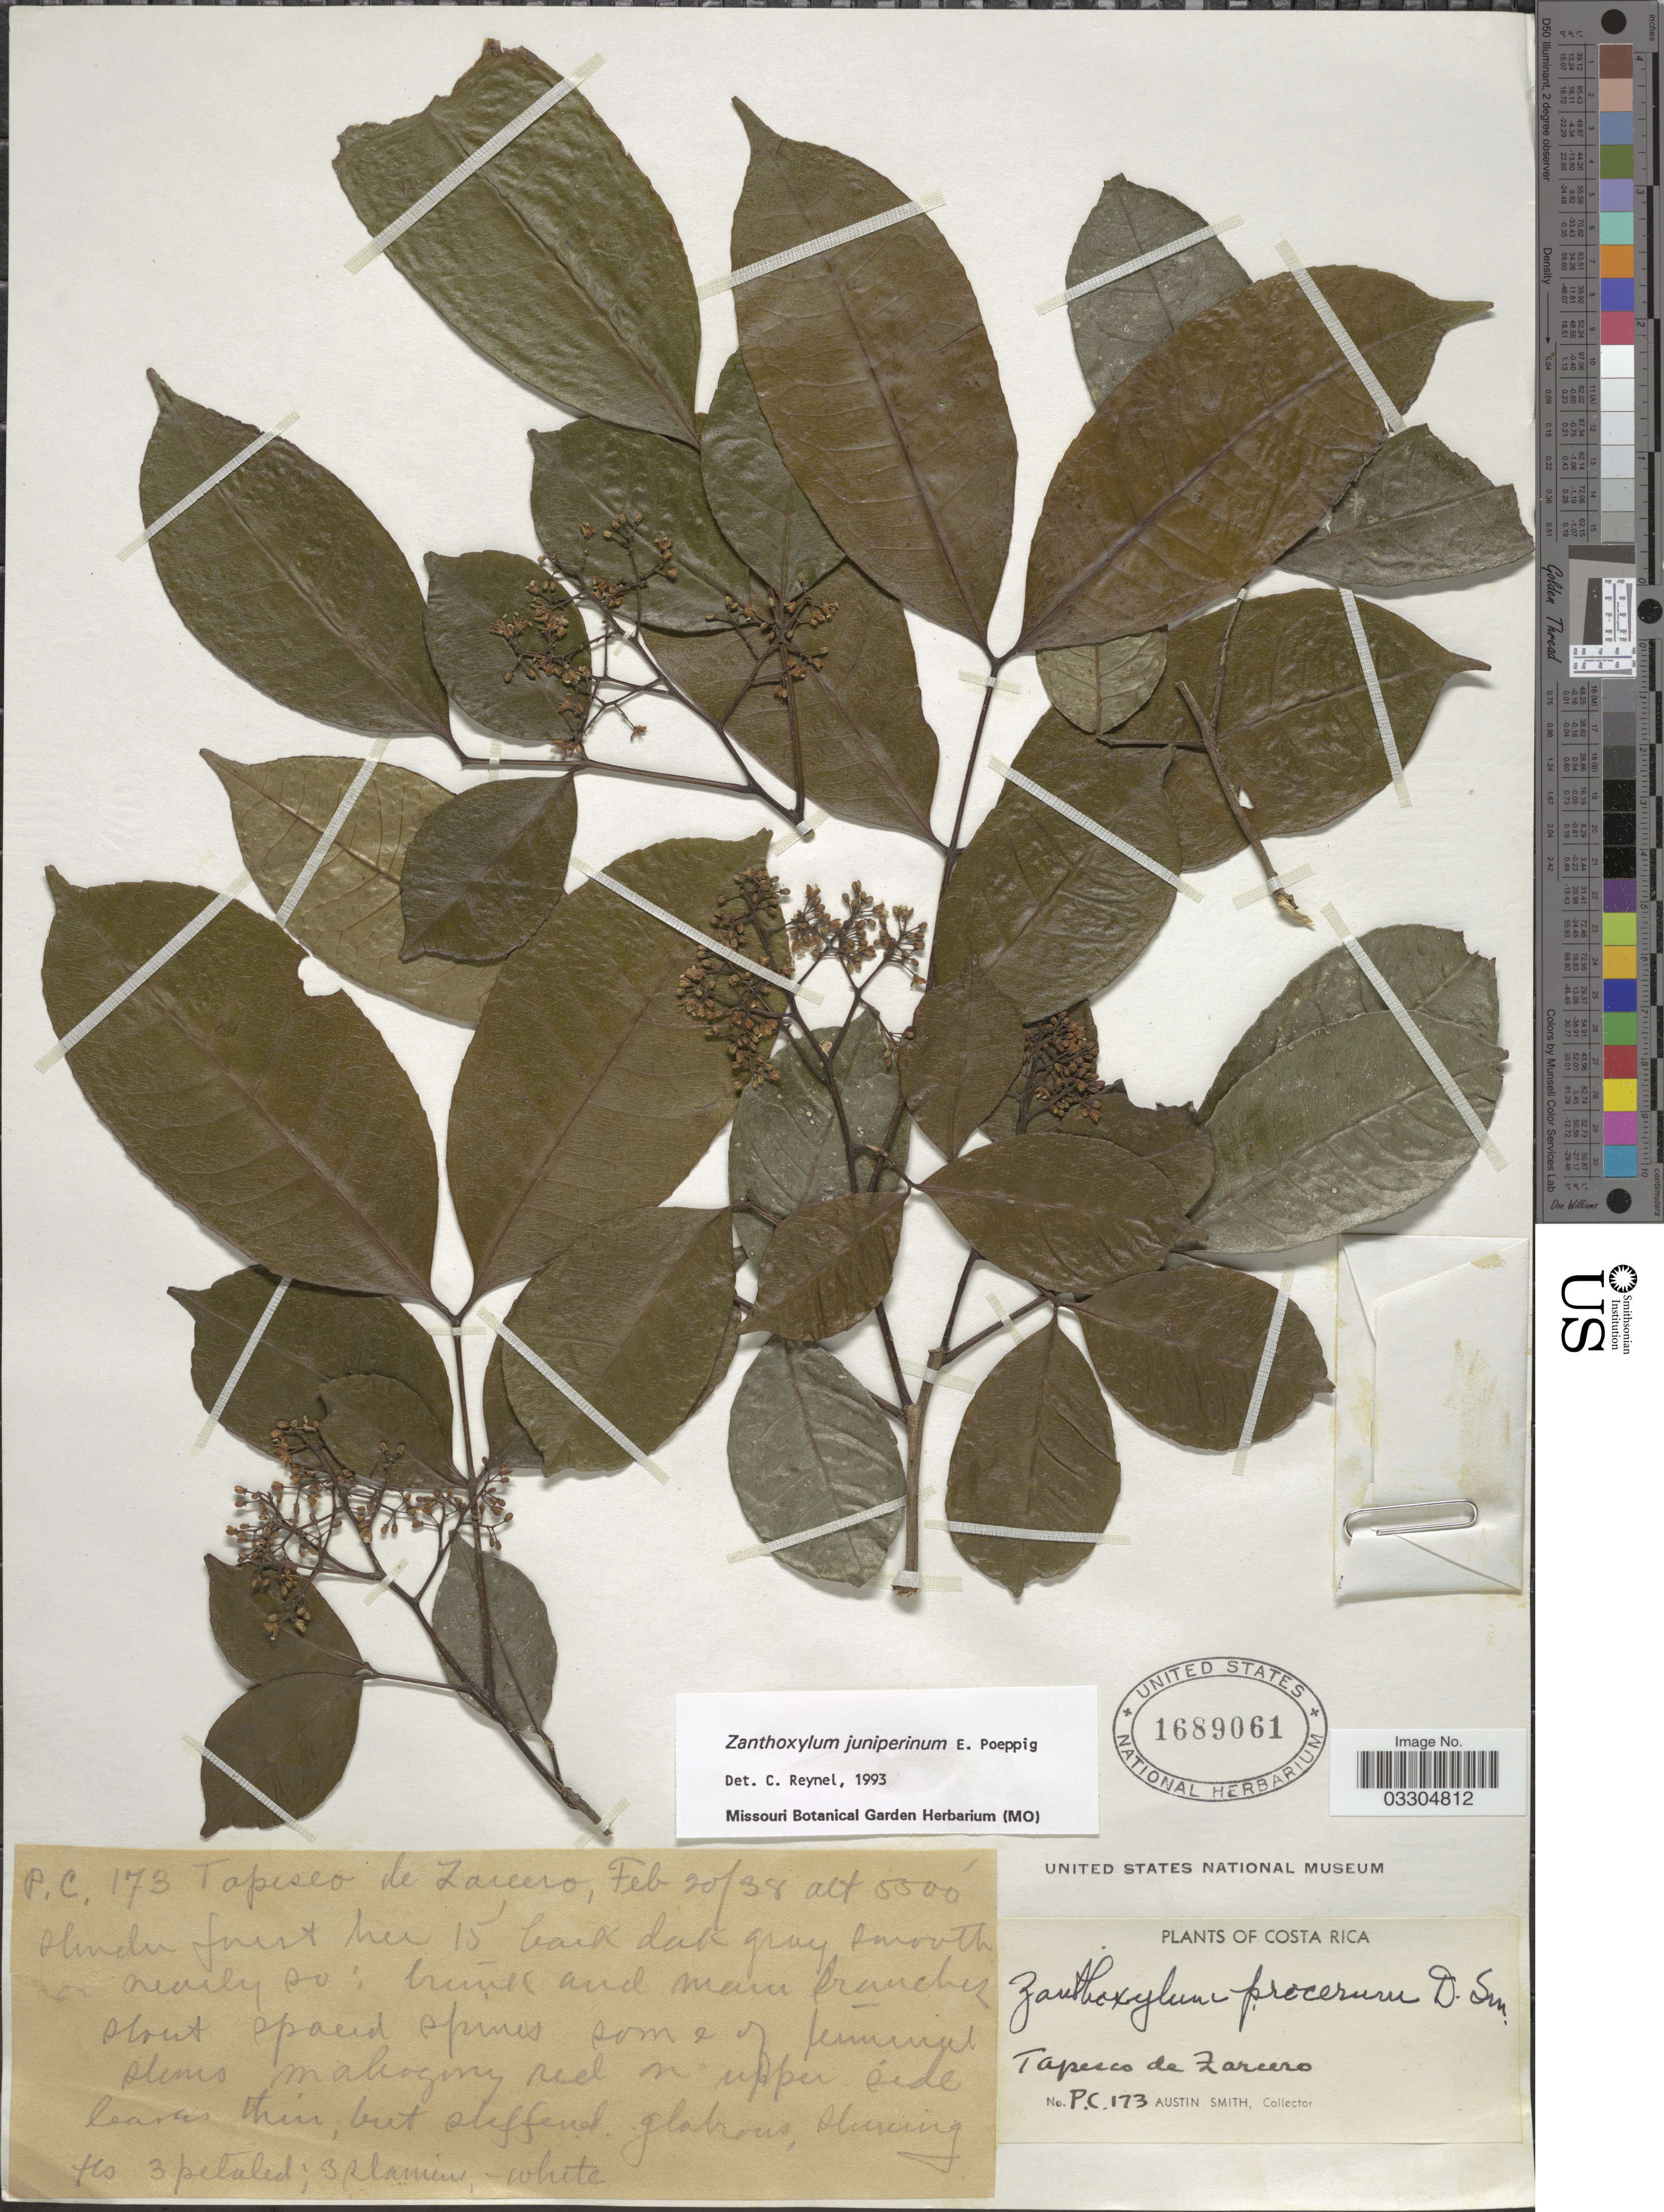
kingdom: Plantae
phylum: Tracheophyta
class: Magnoliopsida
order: Sapindales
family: Rutaceae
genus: Zanthoxylum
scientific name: Zanthoxylum procerum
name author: Donn. Sm.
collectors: Aust P. Smith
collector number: PC173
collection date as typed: Transcribed d/m/y: 20/2/38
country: Costa Rica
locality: Tapesco de Zarcero.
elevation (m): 1676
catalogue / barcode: US 1689061